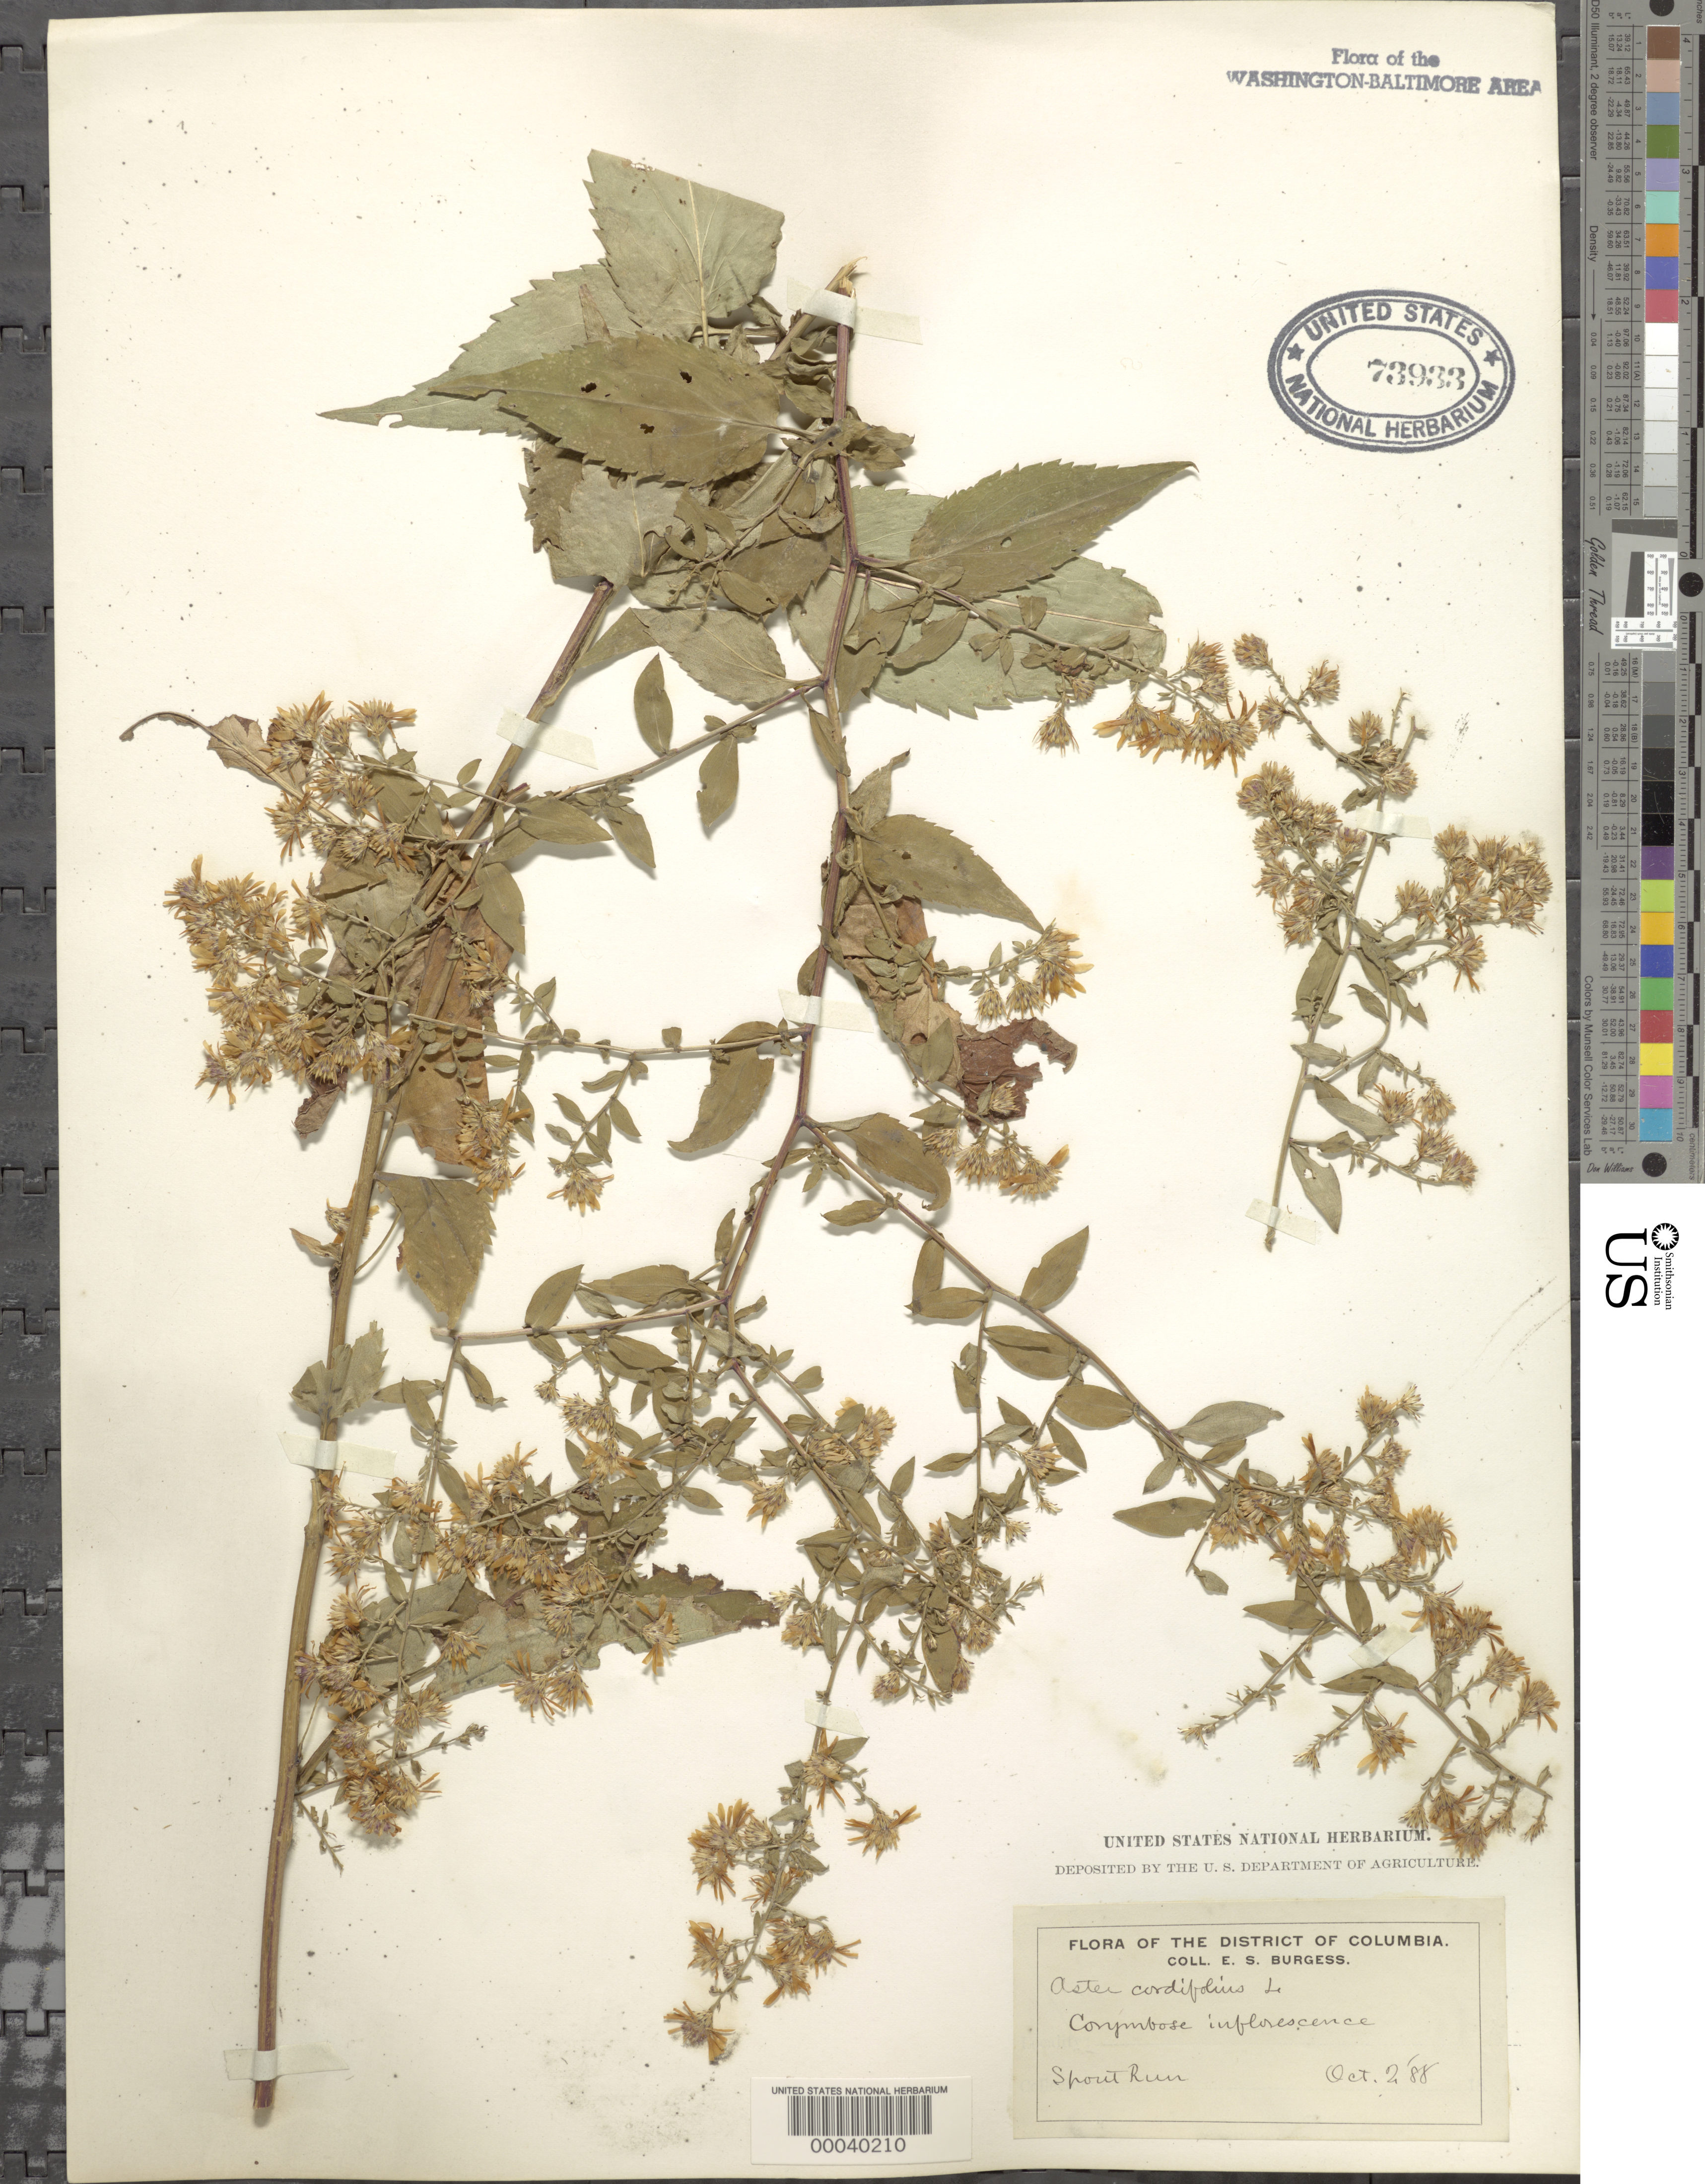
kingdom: Plantae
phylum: Tracheophyta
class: Magnoliopsida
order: Asterales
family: Asteraceae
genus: Symphyotrichum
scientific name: Symphyotrichum cordifolium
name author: (L.) G.L. Nesom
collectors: E. Burgess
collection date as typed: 02 Oct 1888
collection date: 1888-10-02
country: United States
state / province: Virginia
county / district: Fairfax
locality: Spout Run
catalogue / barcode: US 73933